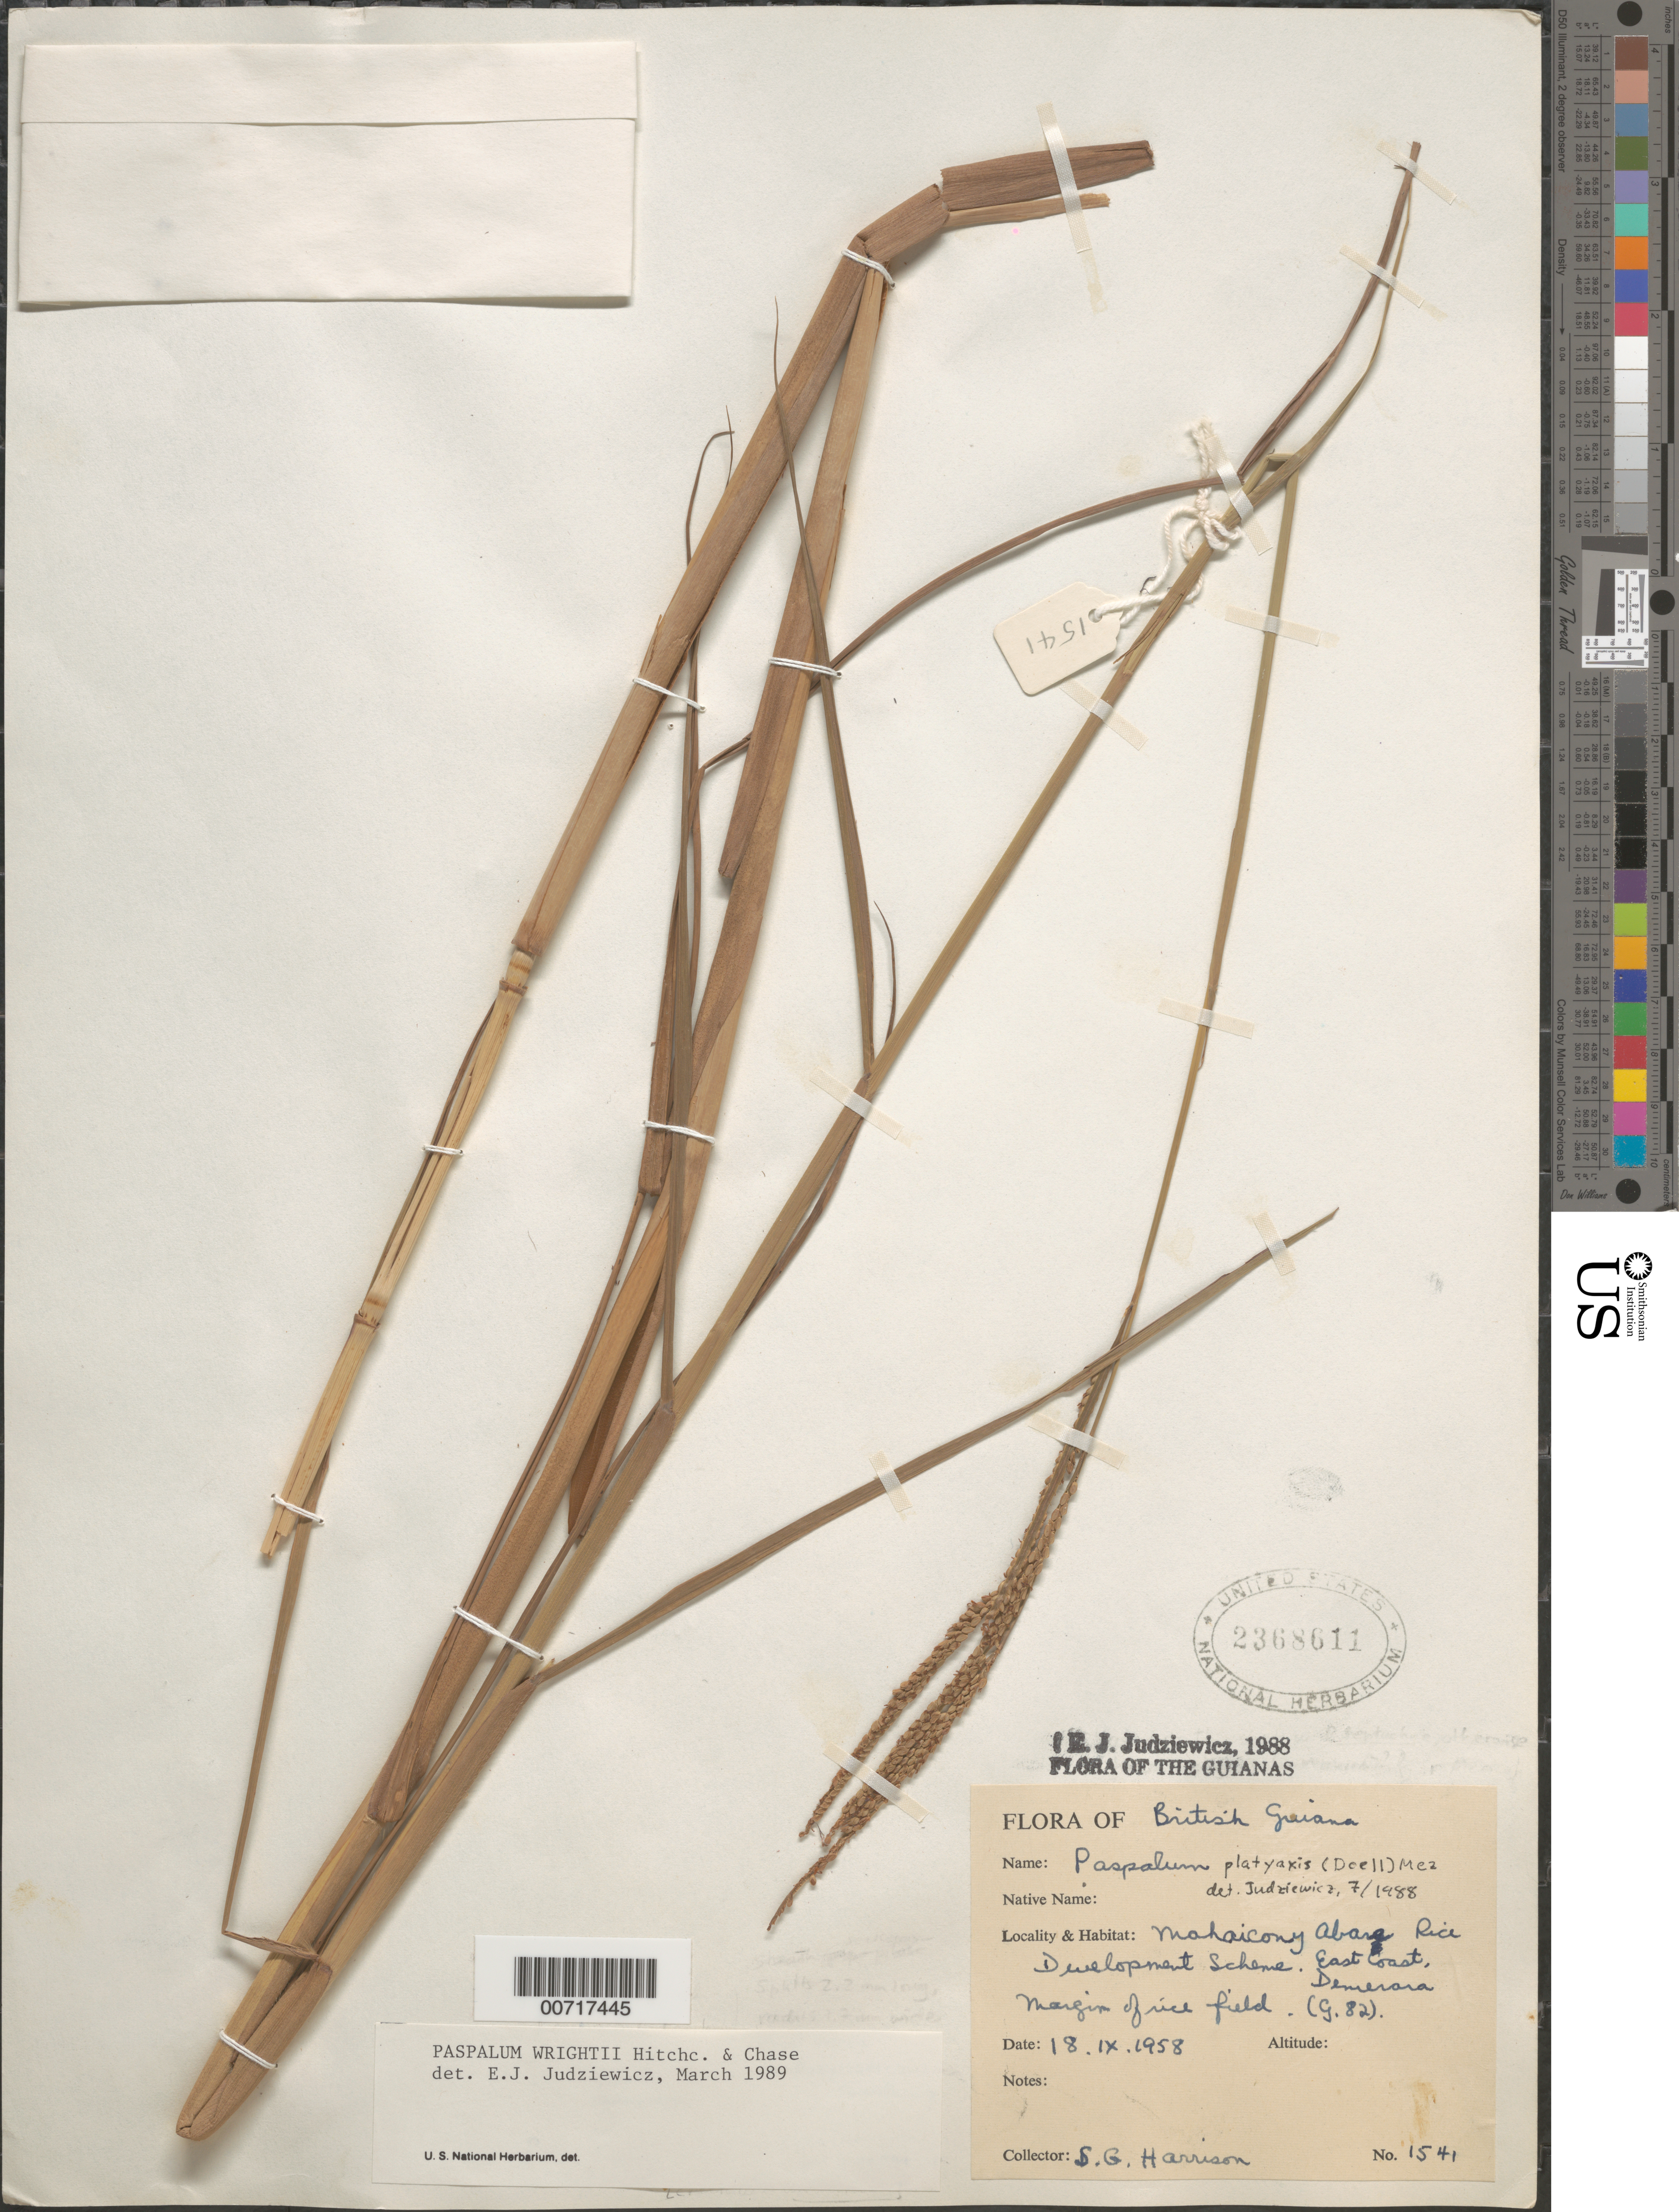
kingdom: Plantae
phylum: Tracheophyta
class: Liliopsida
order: Poales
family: Poaceae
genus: Paspalum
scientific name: Paspalum wrightii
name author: Hitchc. & Chase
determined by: Judziewicz, E. J.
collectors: S. G. Harrison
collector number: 1541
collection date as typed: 18-Sep-58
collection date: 1958-09-18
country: Guyana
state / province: Demerara-Mahaica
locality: E Coast Demerara, Mahaicony Abary Rice Development. Scheme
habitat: Margin of rice field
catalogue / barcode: US 2368611